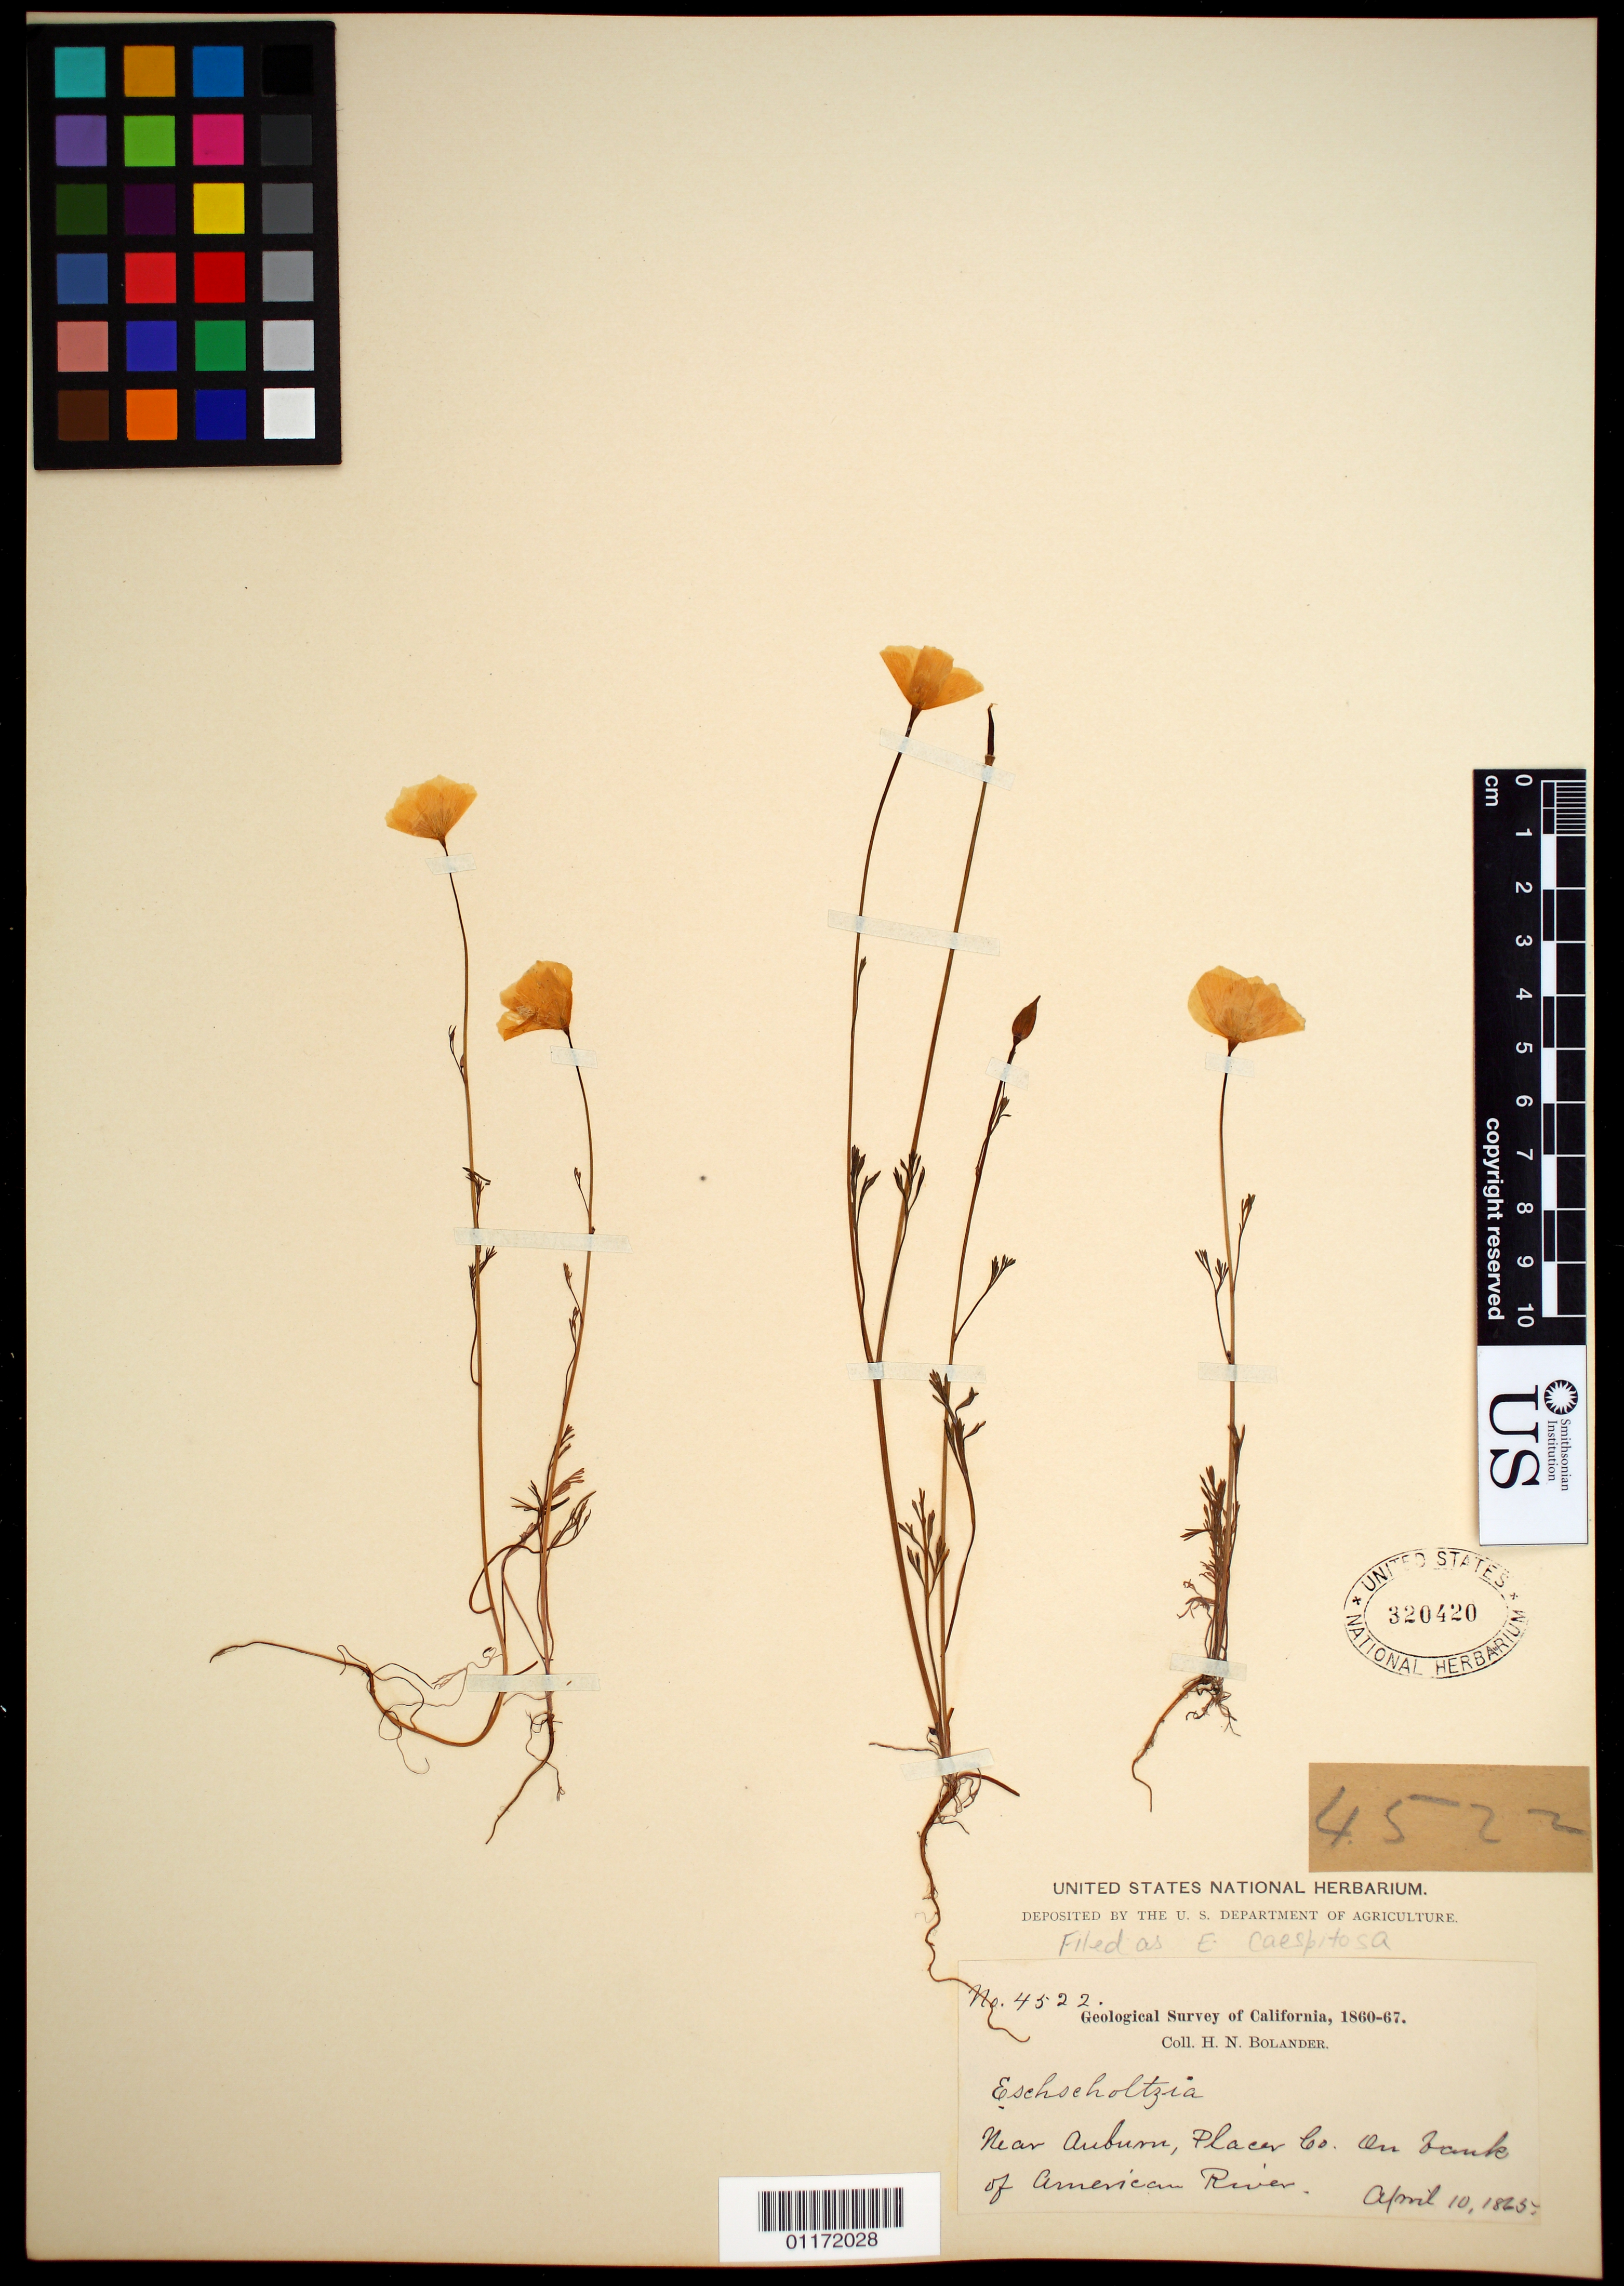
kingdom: Plantae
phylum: Tracheophyta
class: Magnoliopsida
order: Ranunculales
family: Papaveraceae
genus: Eschscholzia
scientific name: Eschscholzia caespitosa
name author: Benth.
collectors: H. Bolander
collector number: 4522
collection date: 1865-04-10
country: United States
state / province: California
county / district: Placer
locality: Auburn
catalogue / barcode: US 320420